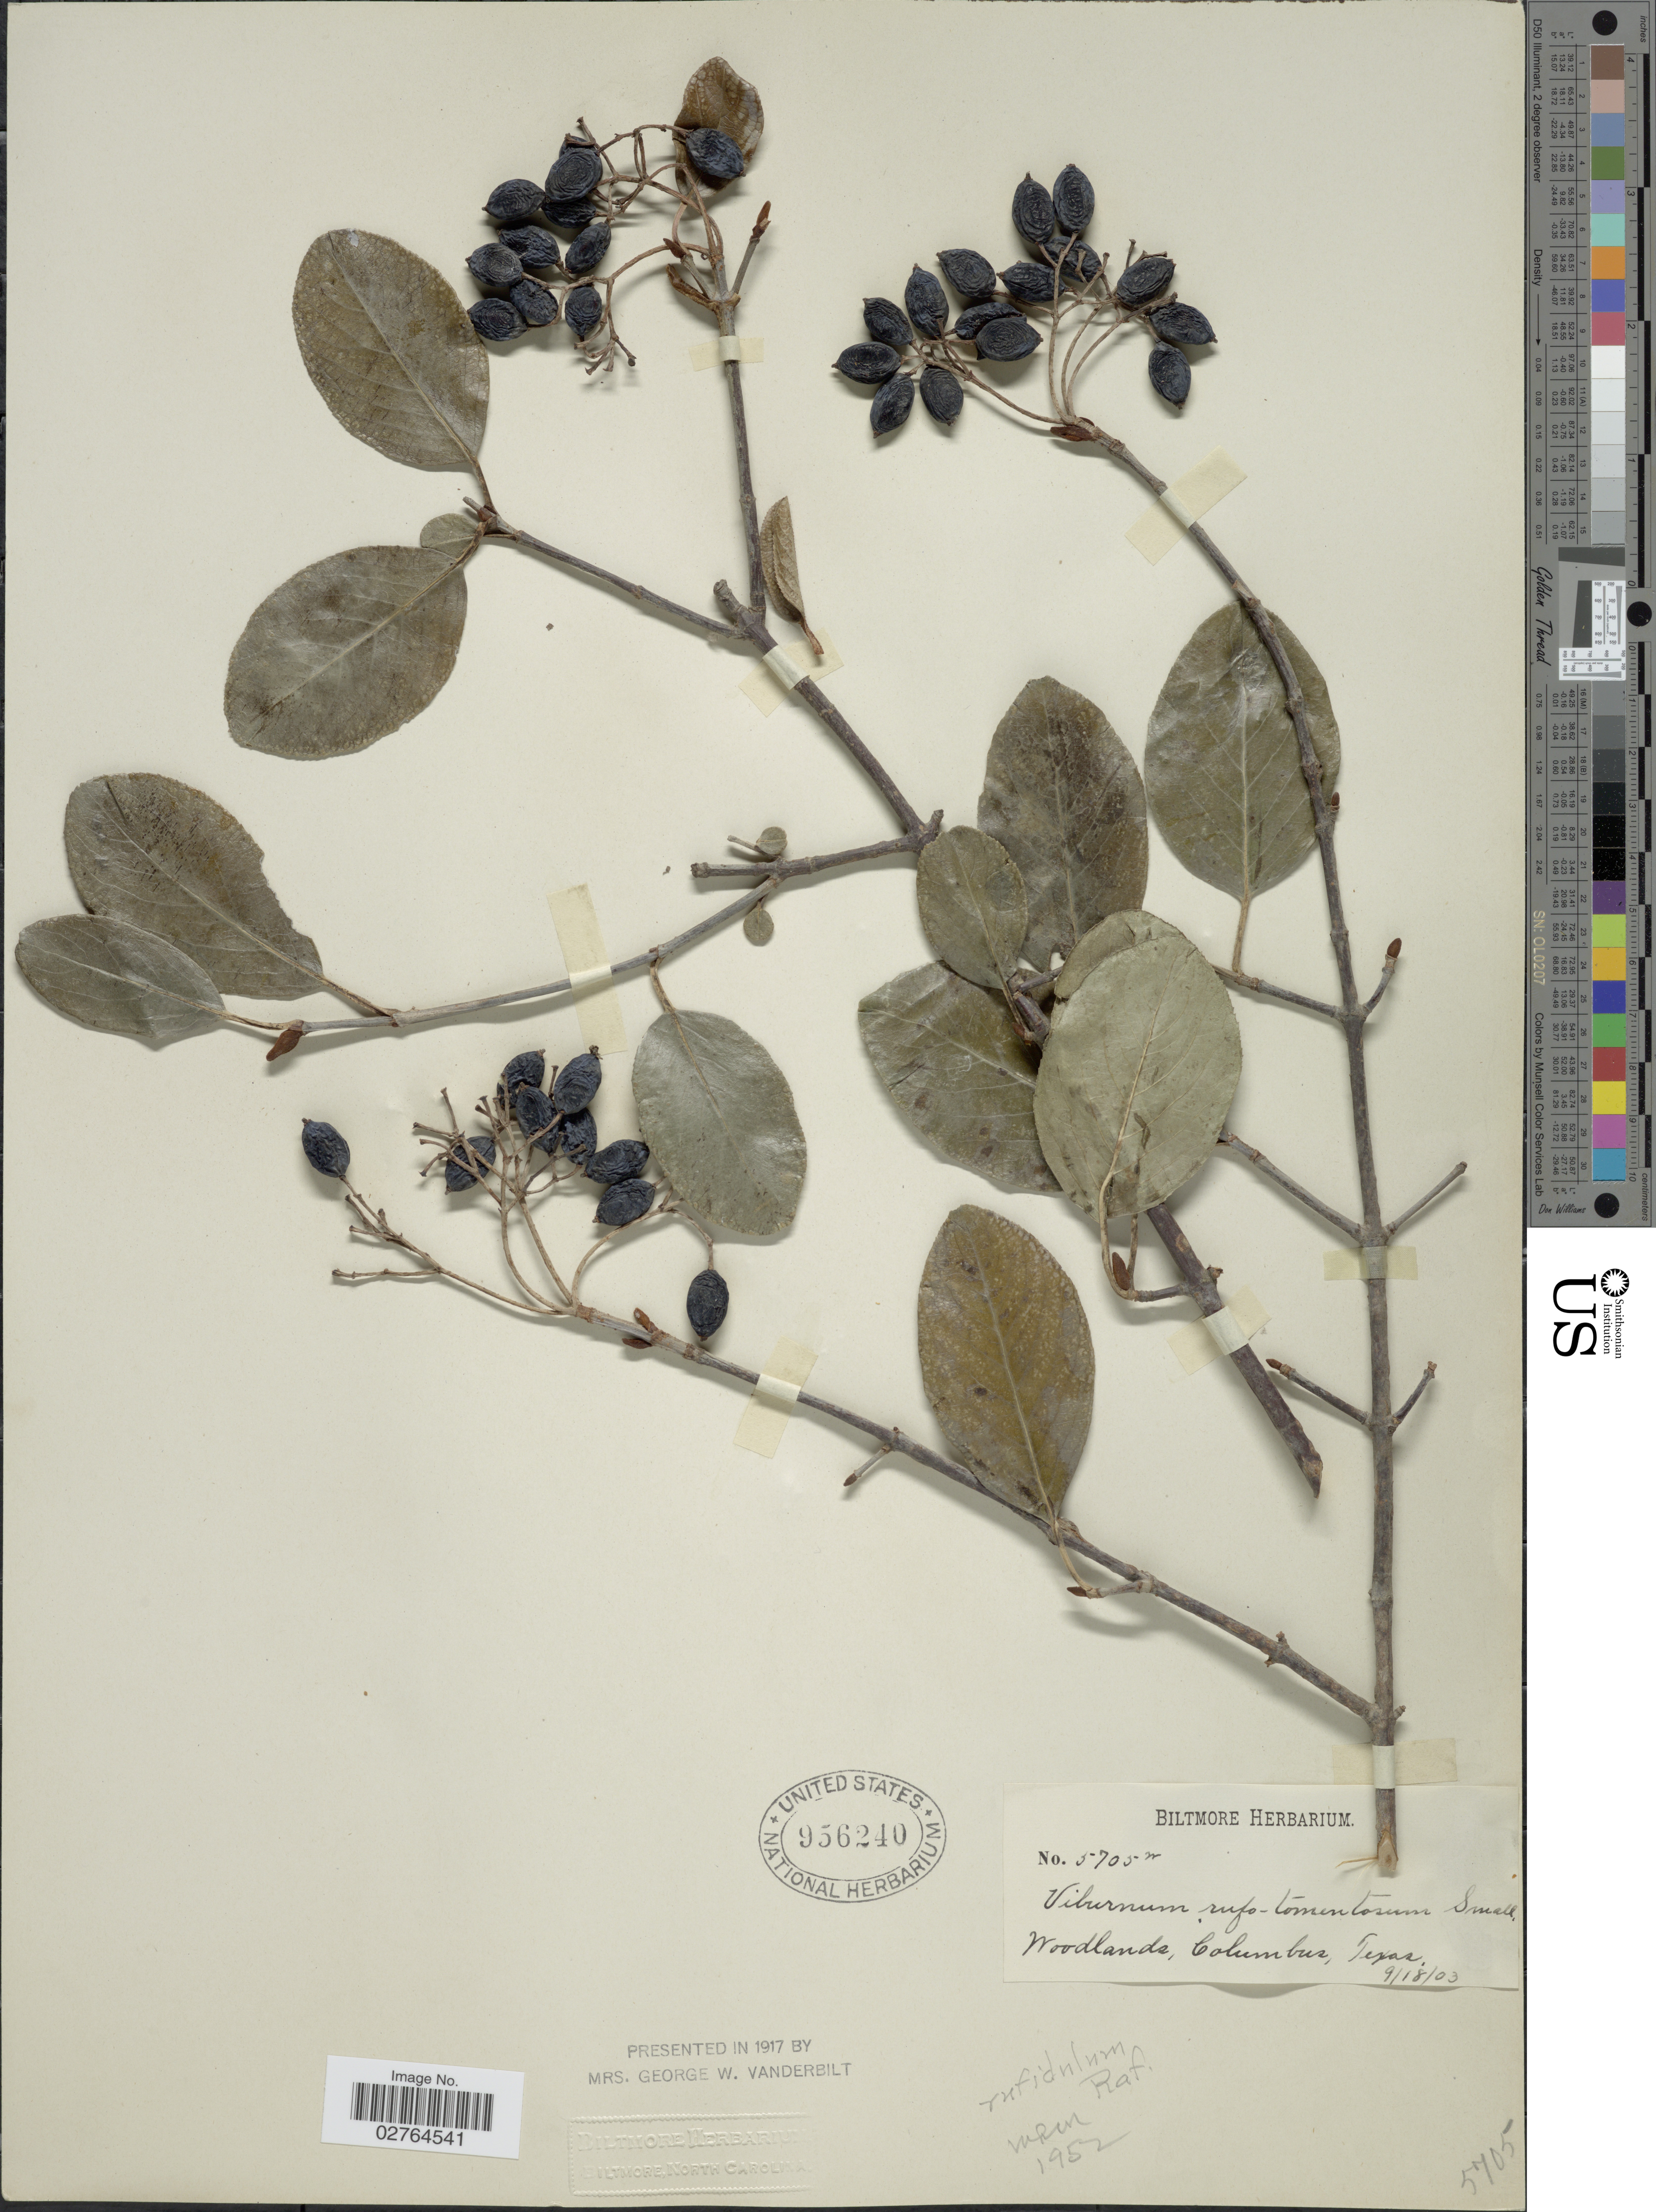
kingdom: Plantae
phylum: Tracheophyta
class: Magnoliopsida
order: Dipsacales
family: Viburnaceae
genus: Viburnum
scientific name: Viburnum rufidulum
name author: Raf.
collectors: ex herb. Biltmore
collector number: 5705w*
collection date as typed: Transcribed d/m/y: 18/9/3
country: United States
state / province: Texas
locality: Woodlans, Columbus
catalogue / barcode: US 956240